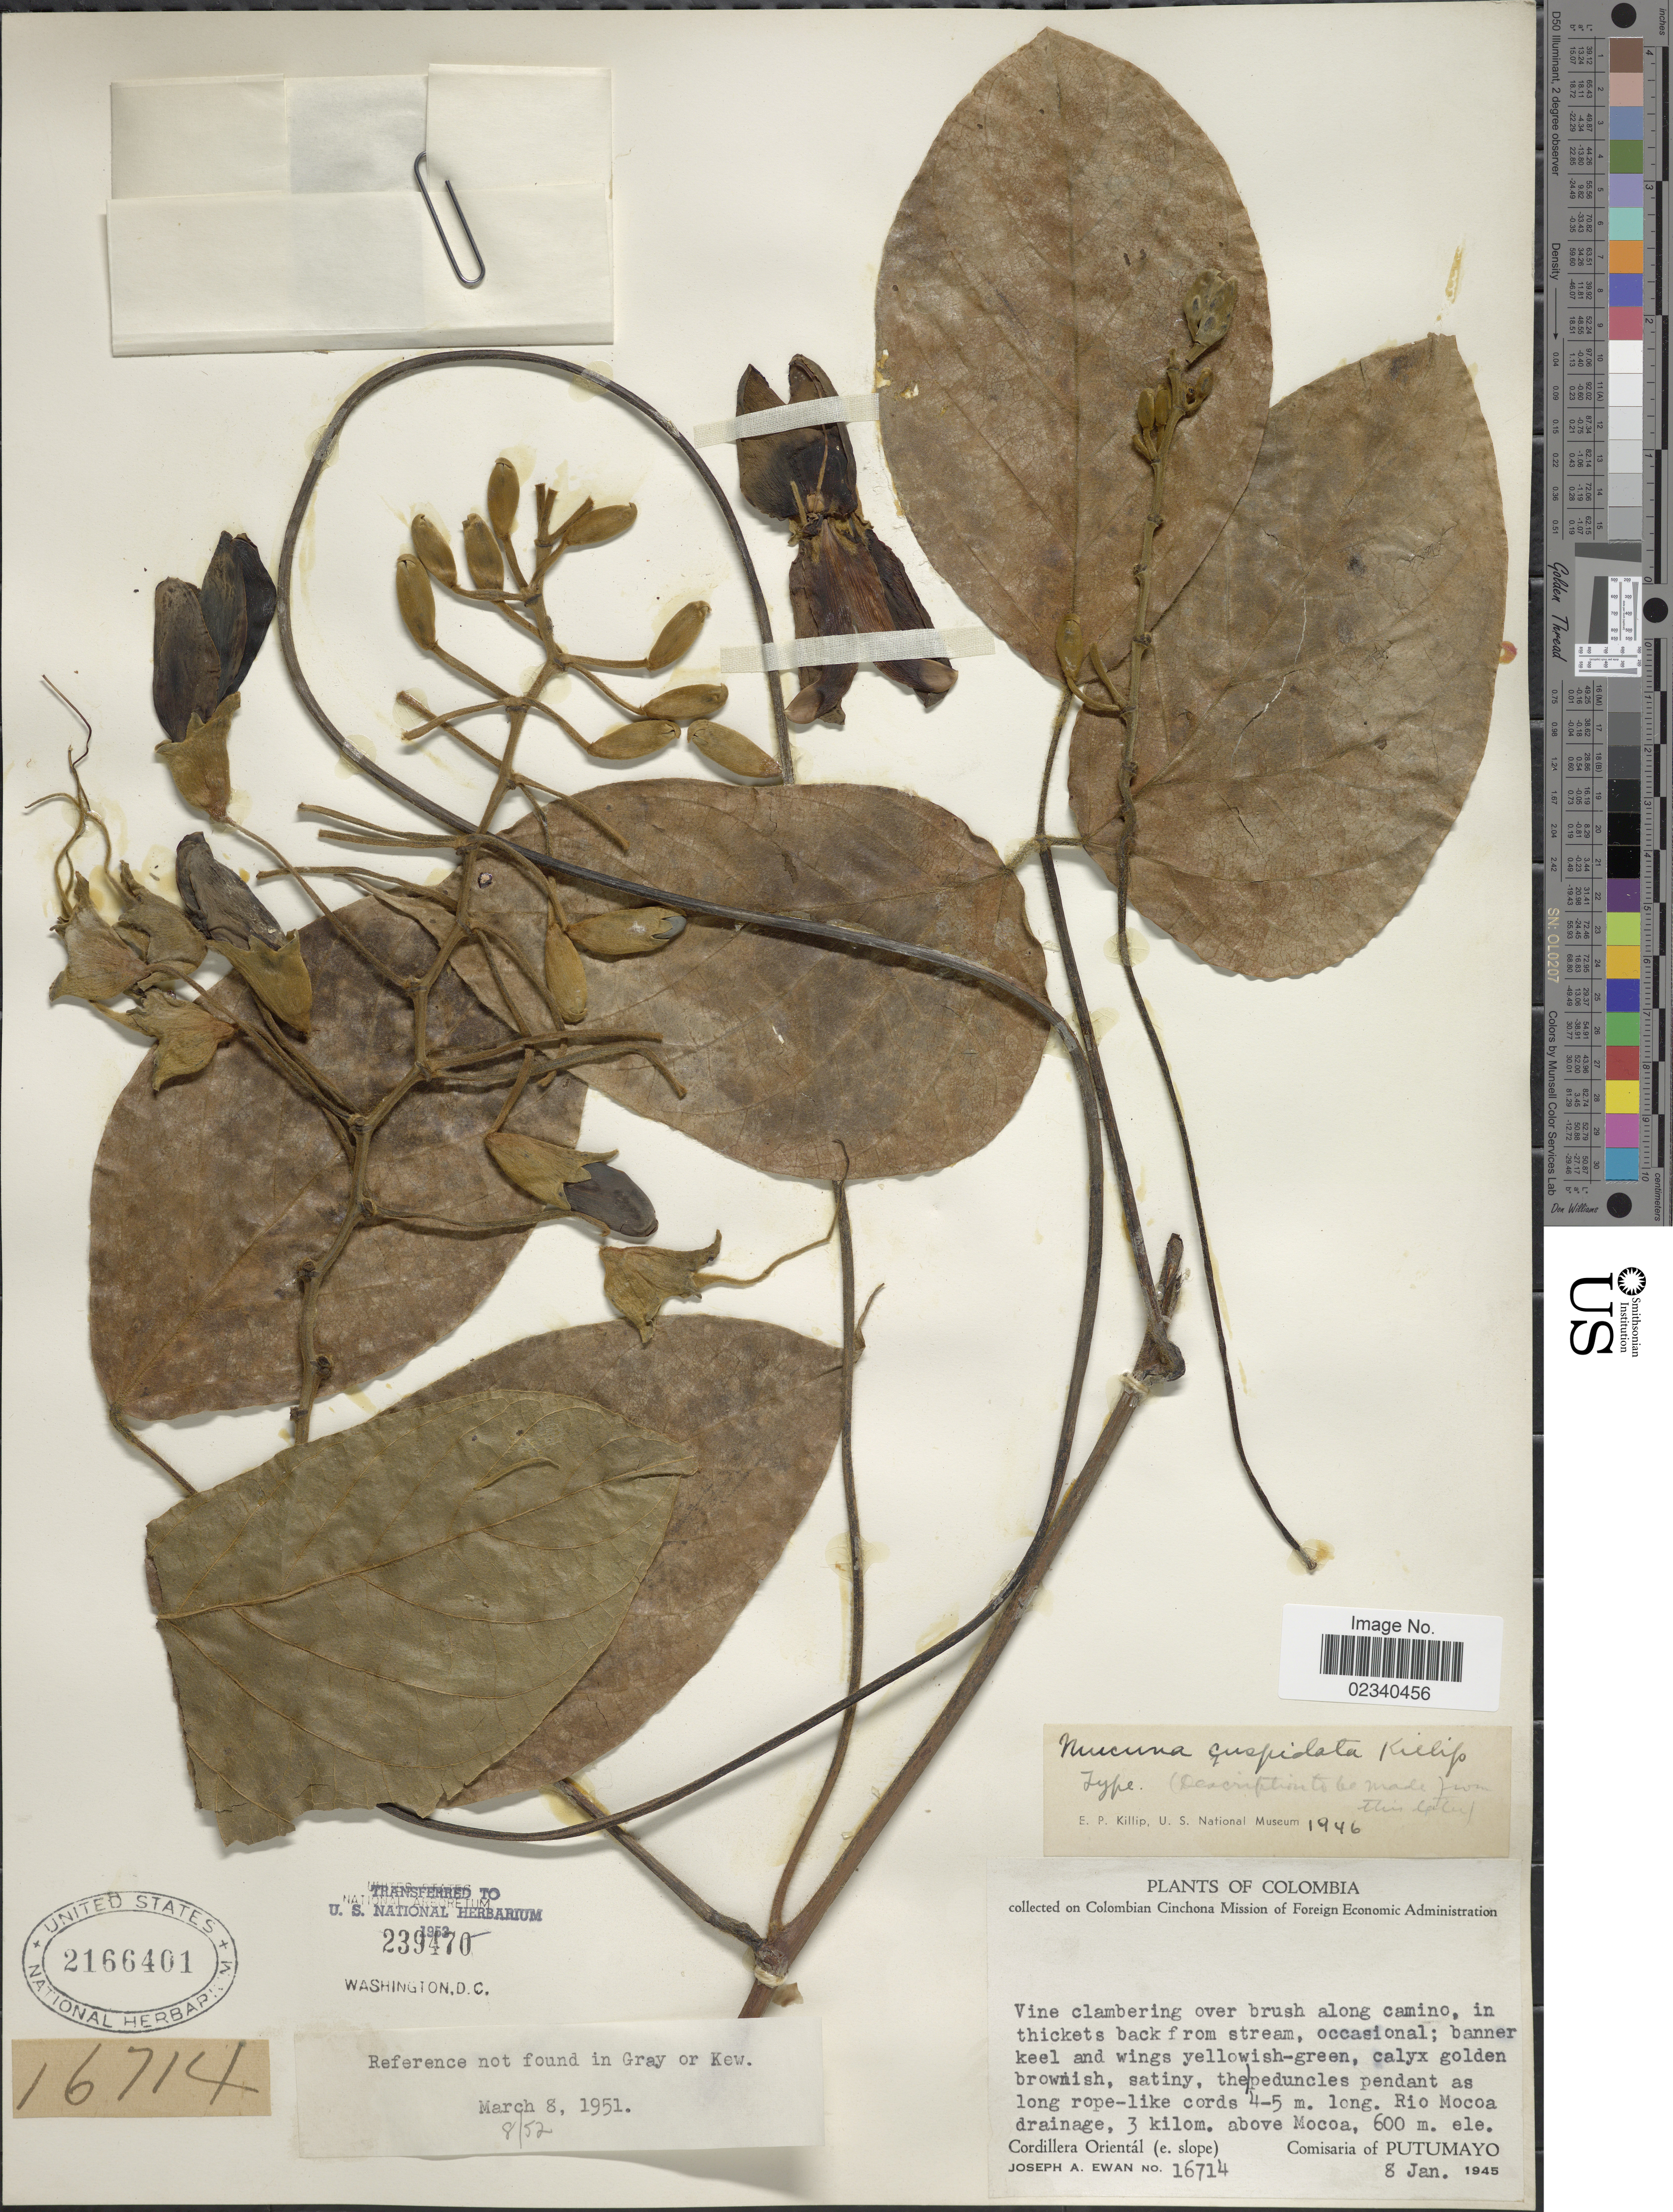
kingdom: Plantae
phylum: Tracheophyta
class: Magnoliopsida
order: Fabales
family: Fabaceae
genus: Mucuna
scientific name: Mucuna sp.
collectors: J. A. Ewan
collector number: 16714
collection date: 1945-01-08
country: Colombia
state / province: Putumayo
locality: Rio Mocoa drainage, 3 kilom. above Mocoa. Comisaria of Putumayo. Cordillera Oriental (e. slope)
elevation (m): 600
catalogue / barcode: US 2166401